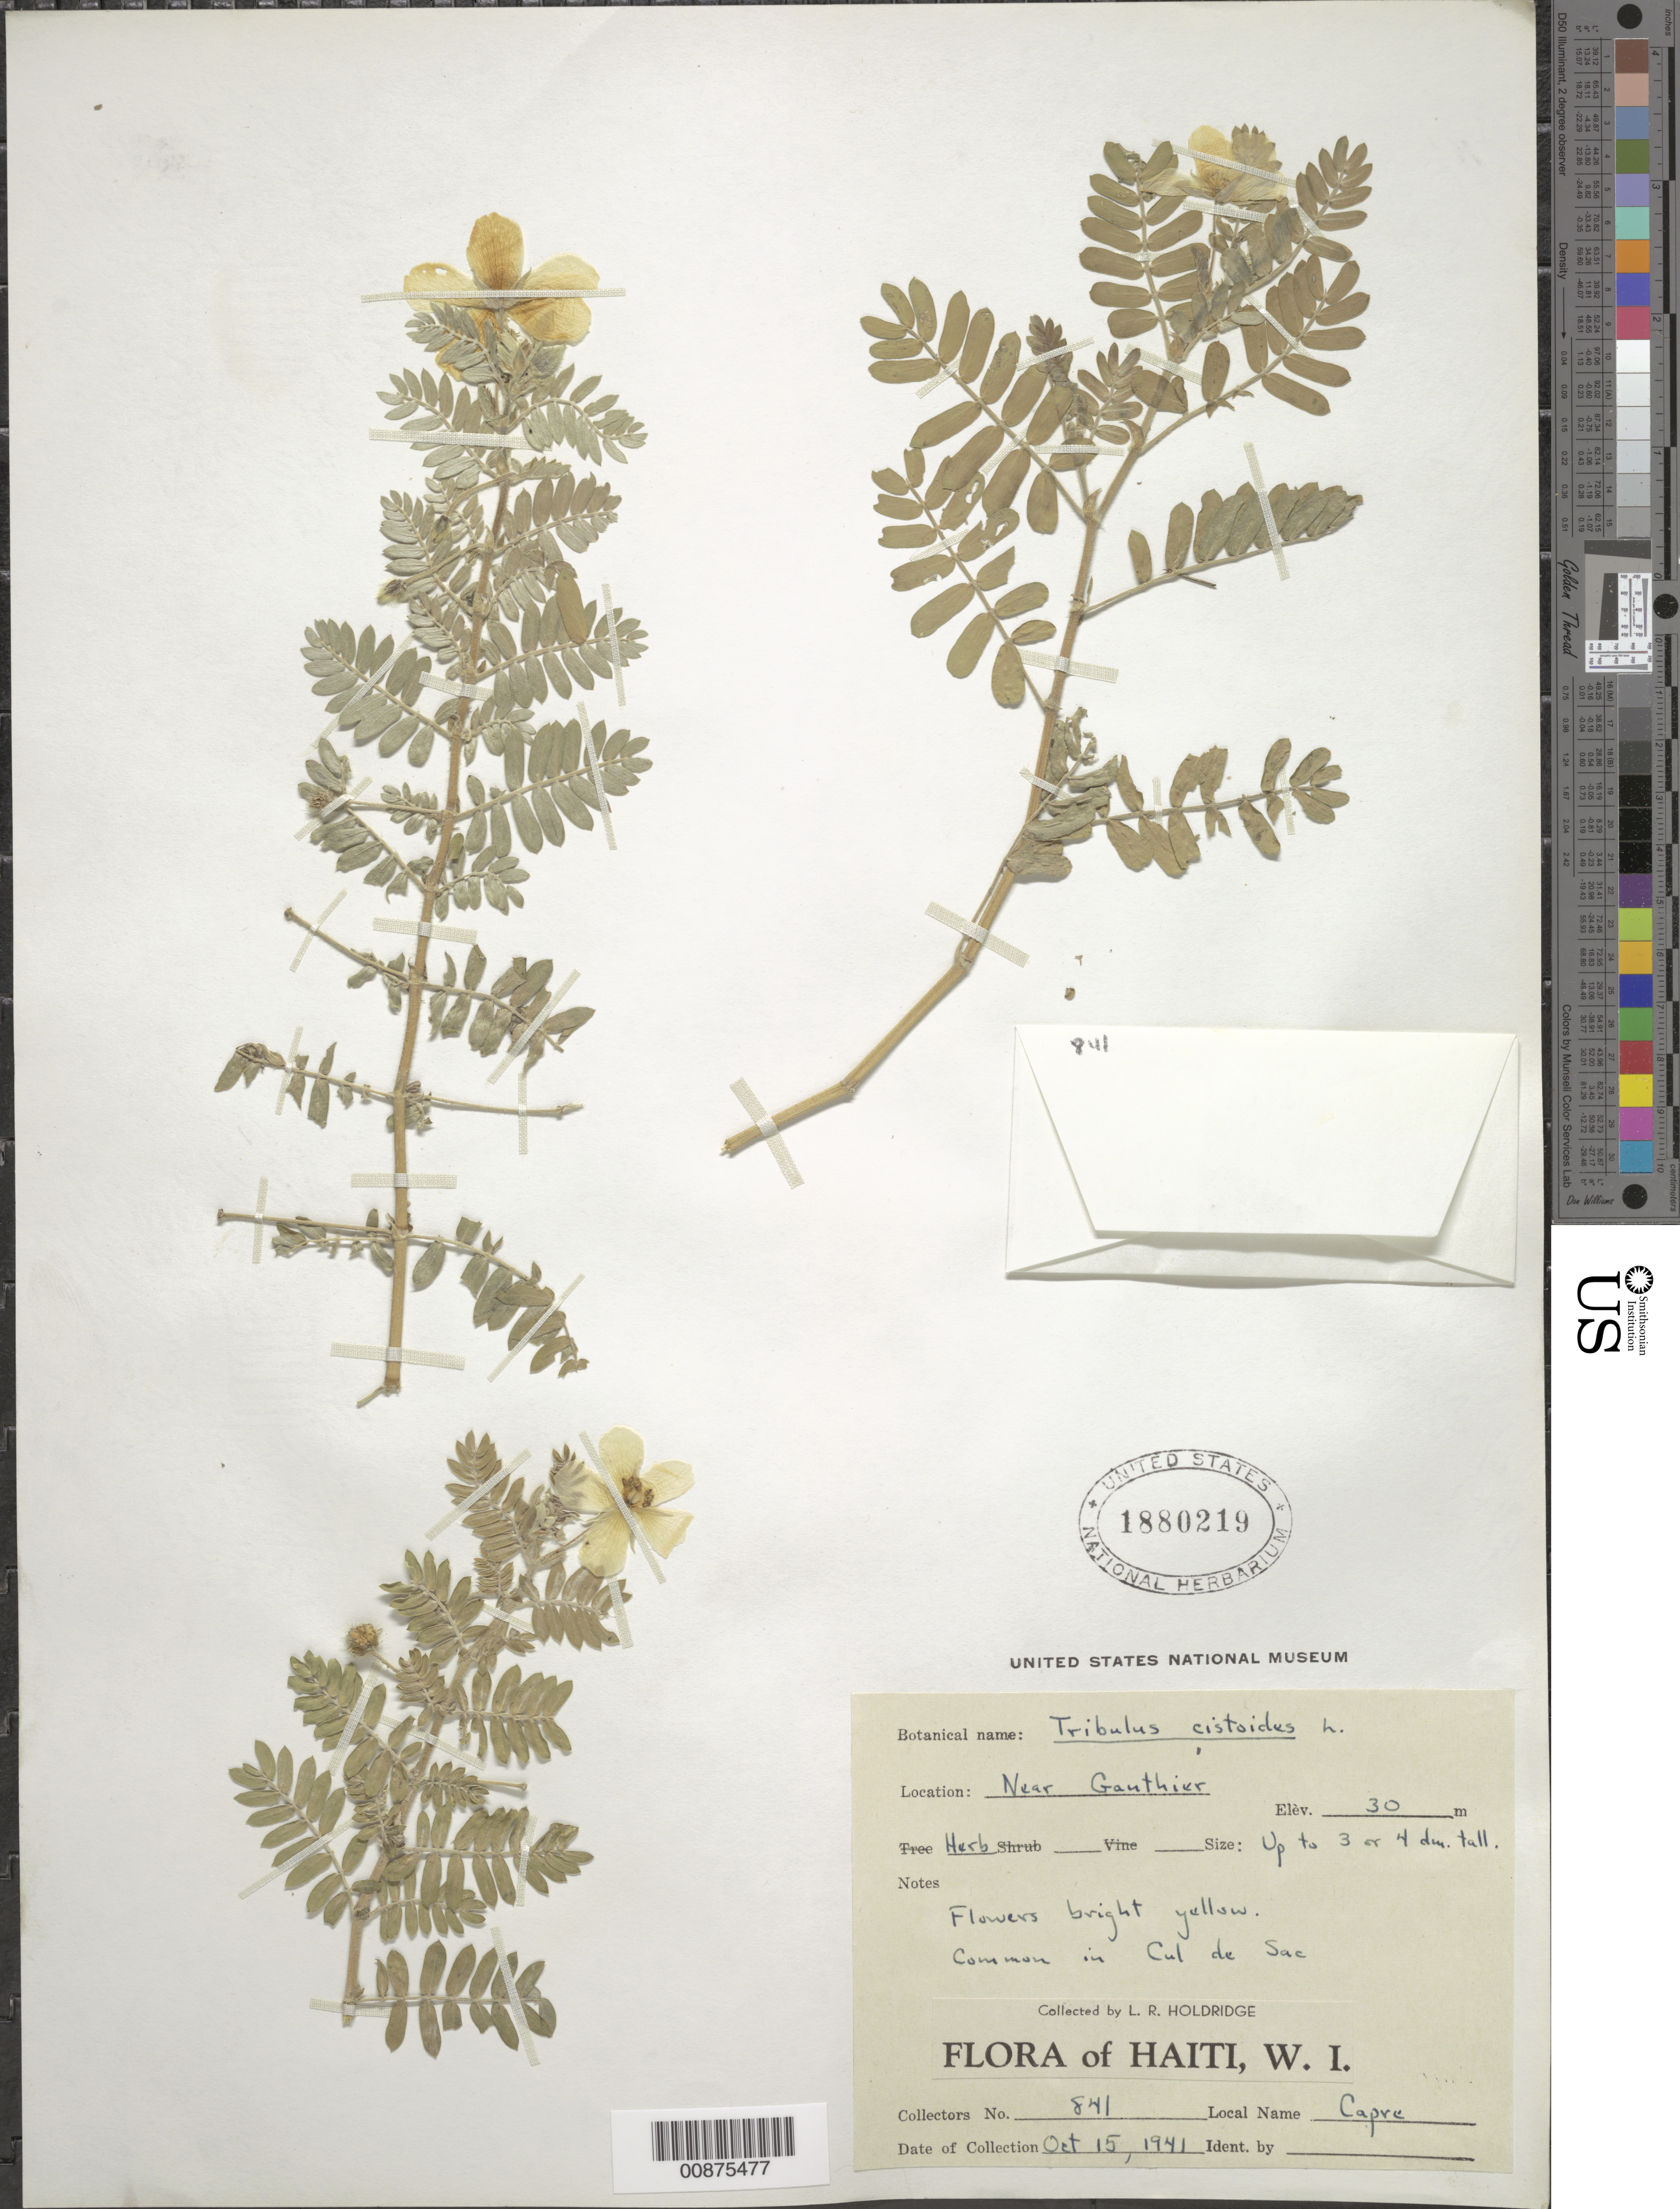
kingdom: Plantae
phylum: Tracheophyta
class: Magnoliopsida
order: Zygophyllales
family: Zygophyllaceae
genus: Tribulus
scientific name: Tribulus cistoides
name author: L.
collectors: L. Holdridge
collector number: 841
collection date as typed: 15 Oct 1941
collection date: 1941-10-15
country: Haiti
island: Hispaniola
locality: Near Gauthier.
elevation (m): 30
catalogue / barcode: US 1880219